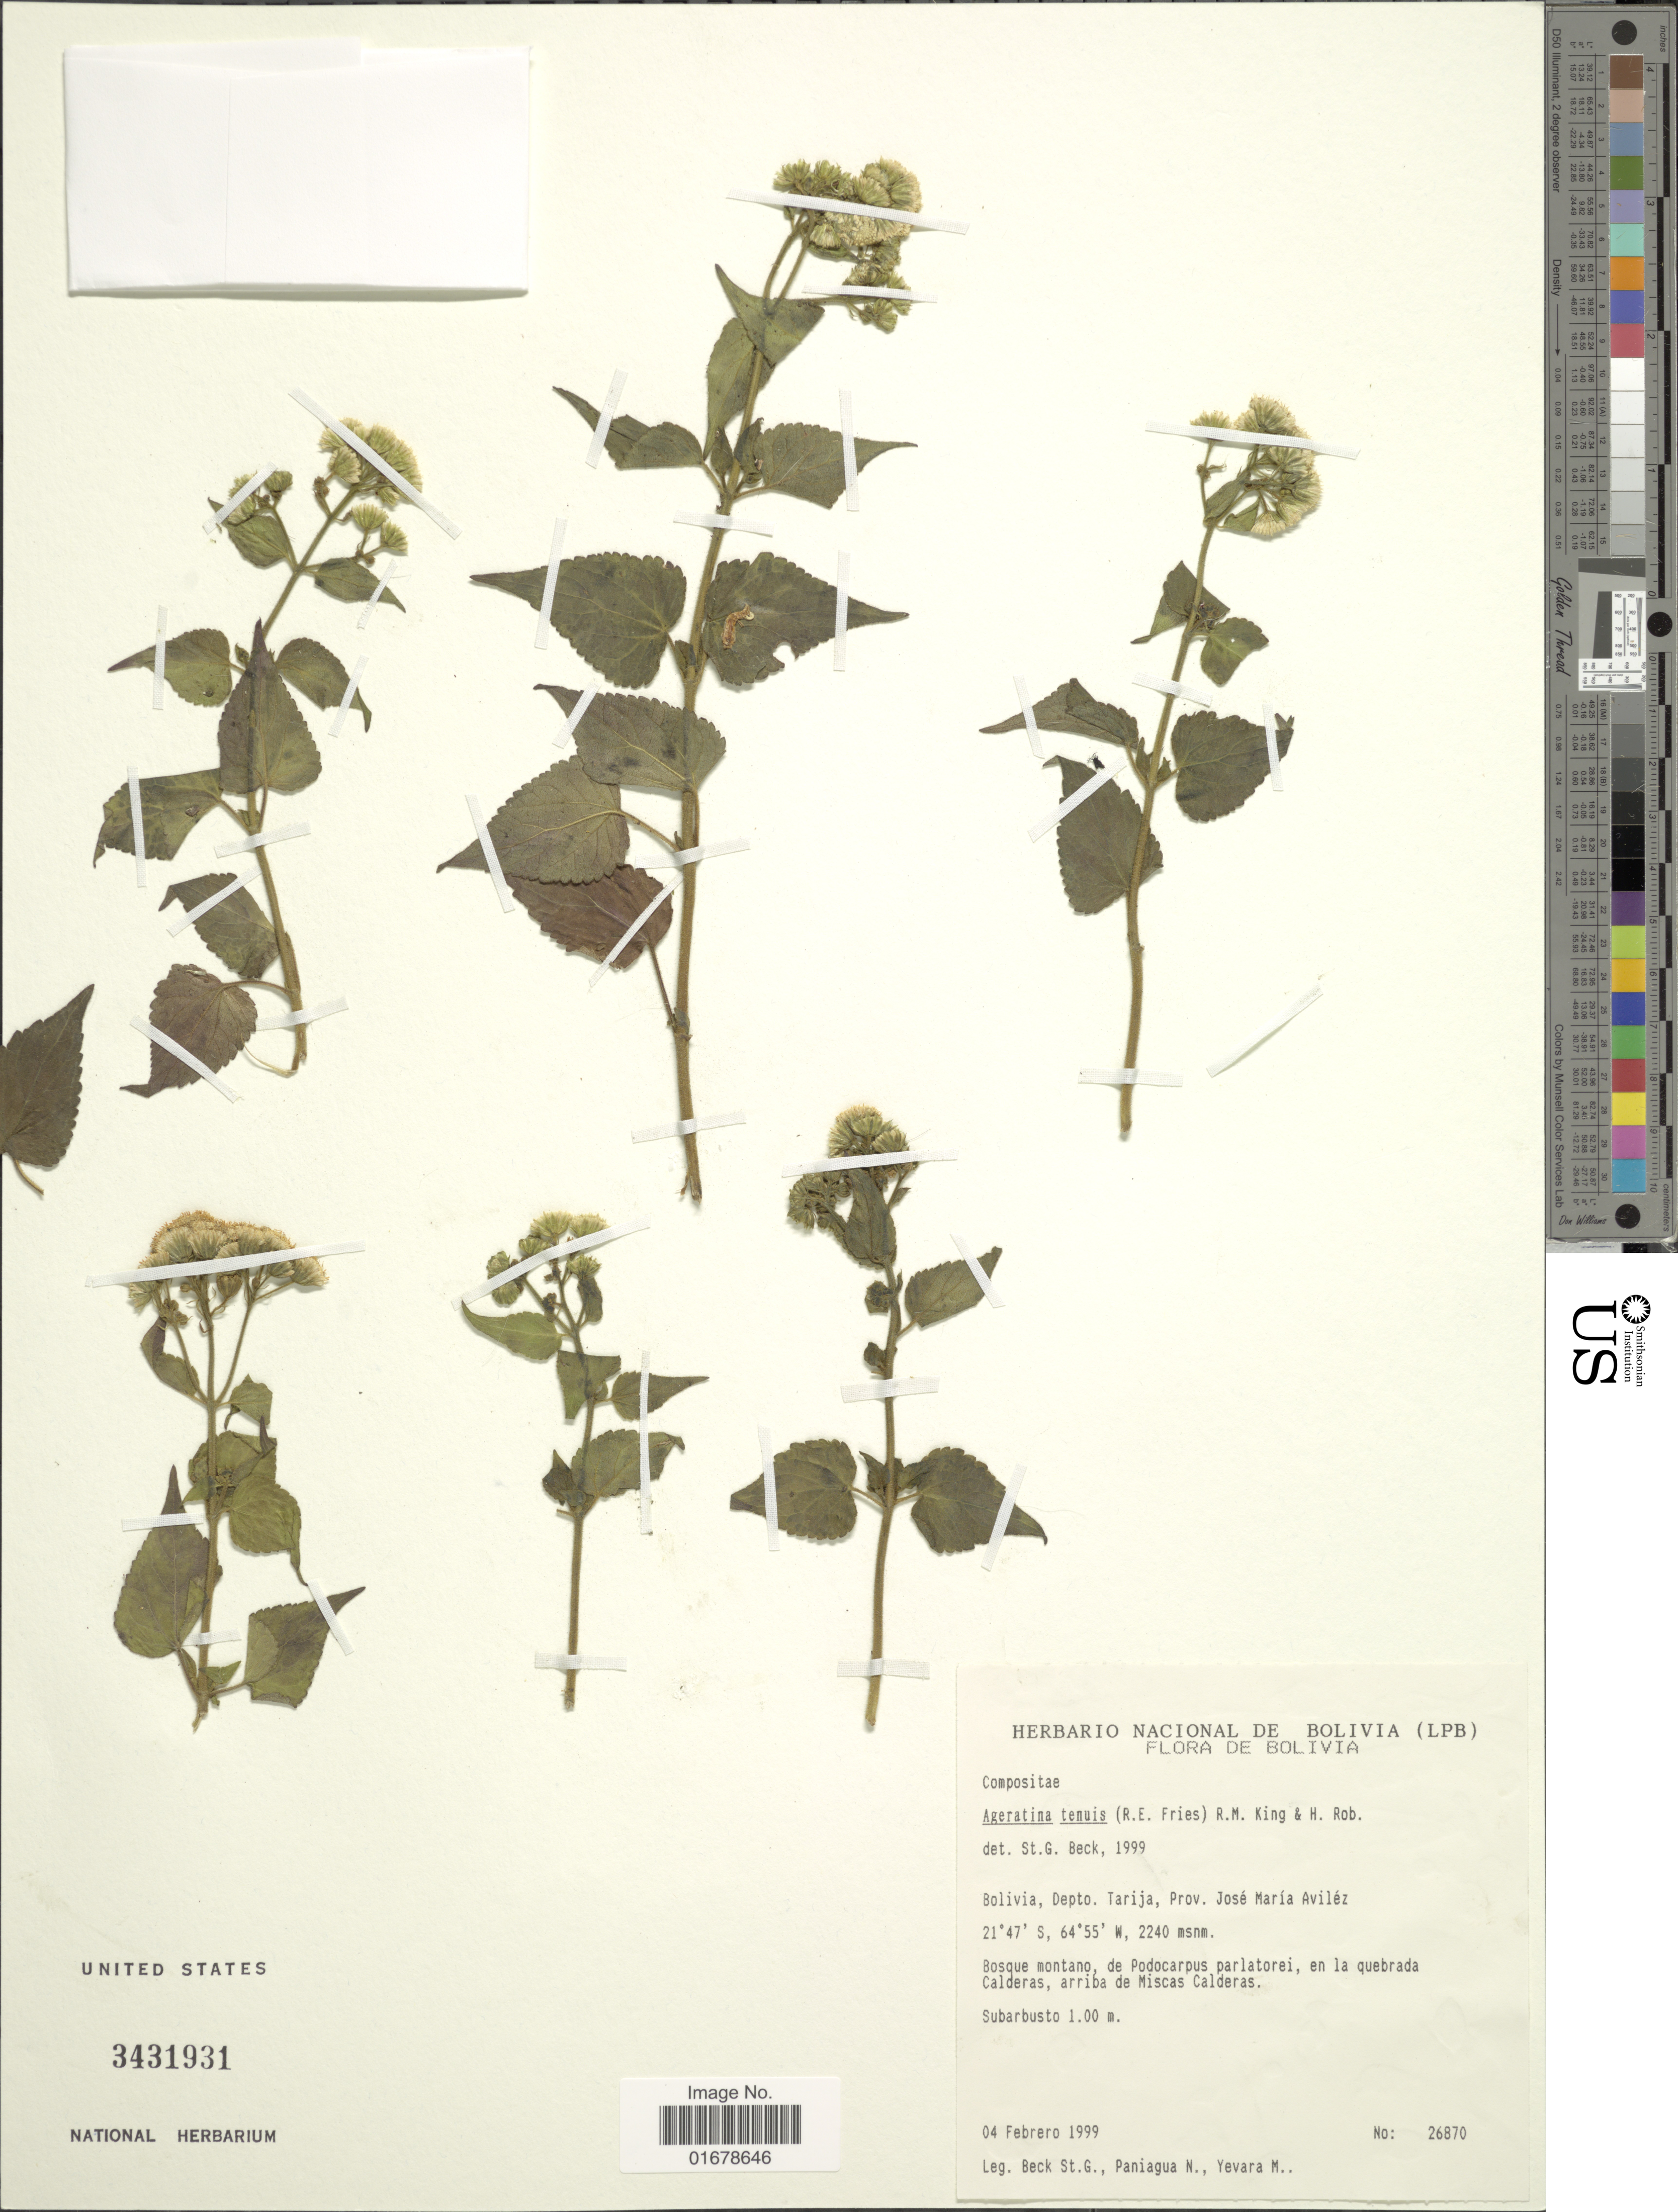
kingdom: Plantae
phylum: Tracheophyta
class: Magnoliopsida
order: Asterales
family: Asteraceae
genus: Ageratina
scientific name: Ageratina tenuis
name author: (R.E. Fr.) R.M. King & H. Rob.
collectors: S. G. Beck, N. Paniagua & M. Yevara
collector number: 26870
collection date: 1999-02-04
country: Bolivia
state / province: Tarija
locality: Depto. Tarija, prov. Jose Maria Avilez, Bosque montano, de Podocarpus parlatorei, en la quebrada Calderas, arriba de Miscas Calderas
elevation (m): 2240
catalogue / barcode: US 3431931